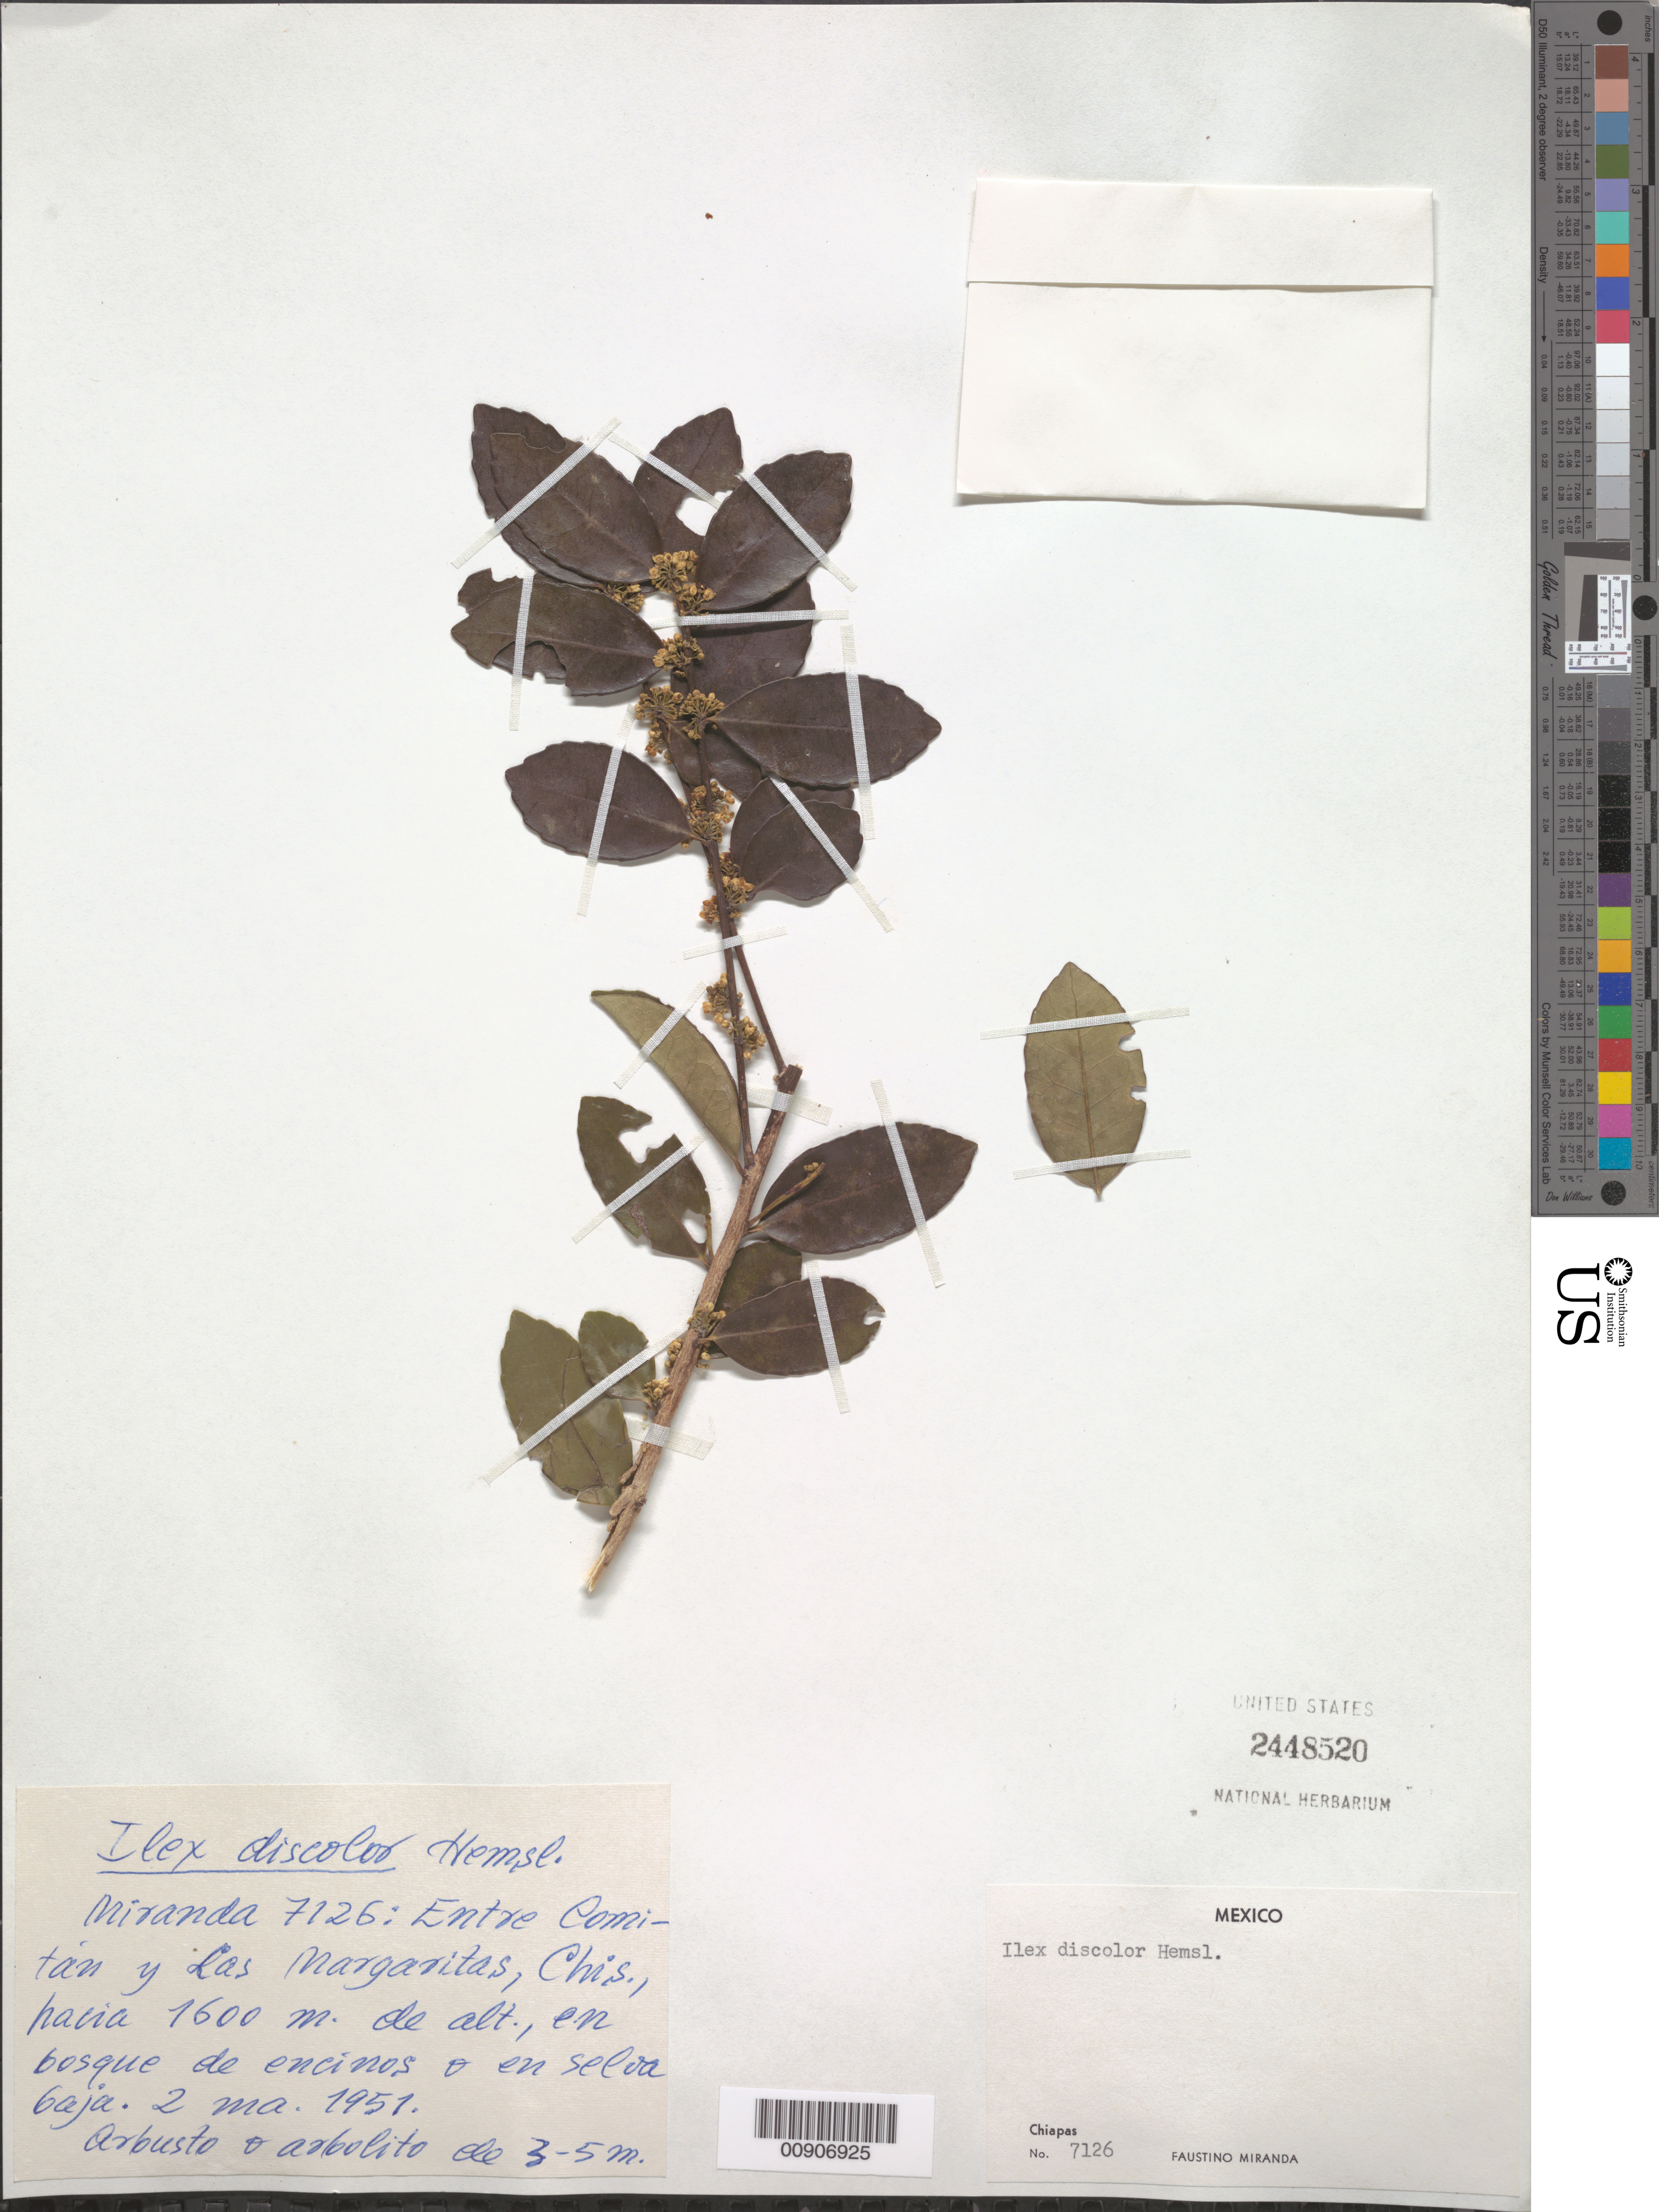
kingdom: Plantae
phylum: Tracheophyta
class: Magnoliopsida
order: Aquifoliales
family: Aquifoliaceae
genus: Ilex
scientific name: Ilex discolor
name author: Hemsl.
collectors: Miranda G., F.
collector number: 7126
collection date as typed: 02 Mar 1951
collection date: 1951-03-02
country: Mexico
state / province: Chiapas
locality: Entre Comitán y Las Margaritas, Chiapas.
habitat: En bosque de encinos o en selva baja.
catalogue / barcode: US 2448520